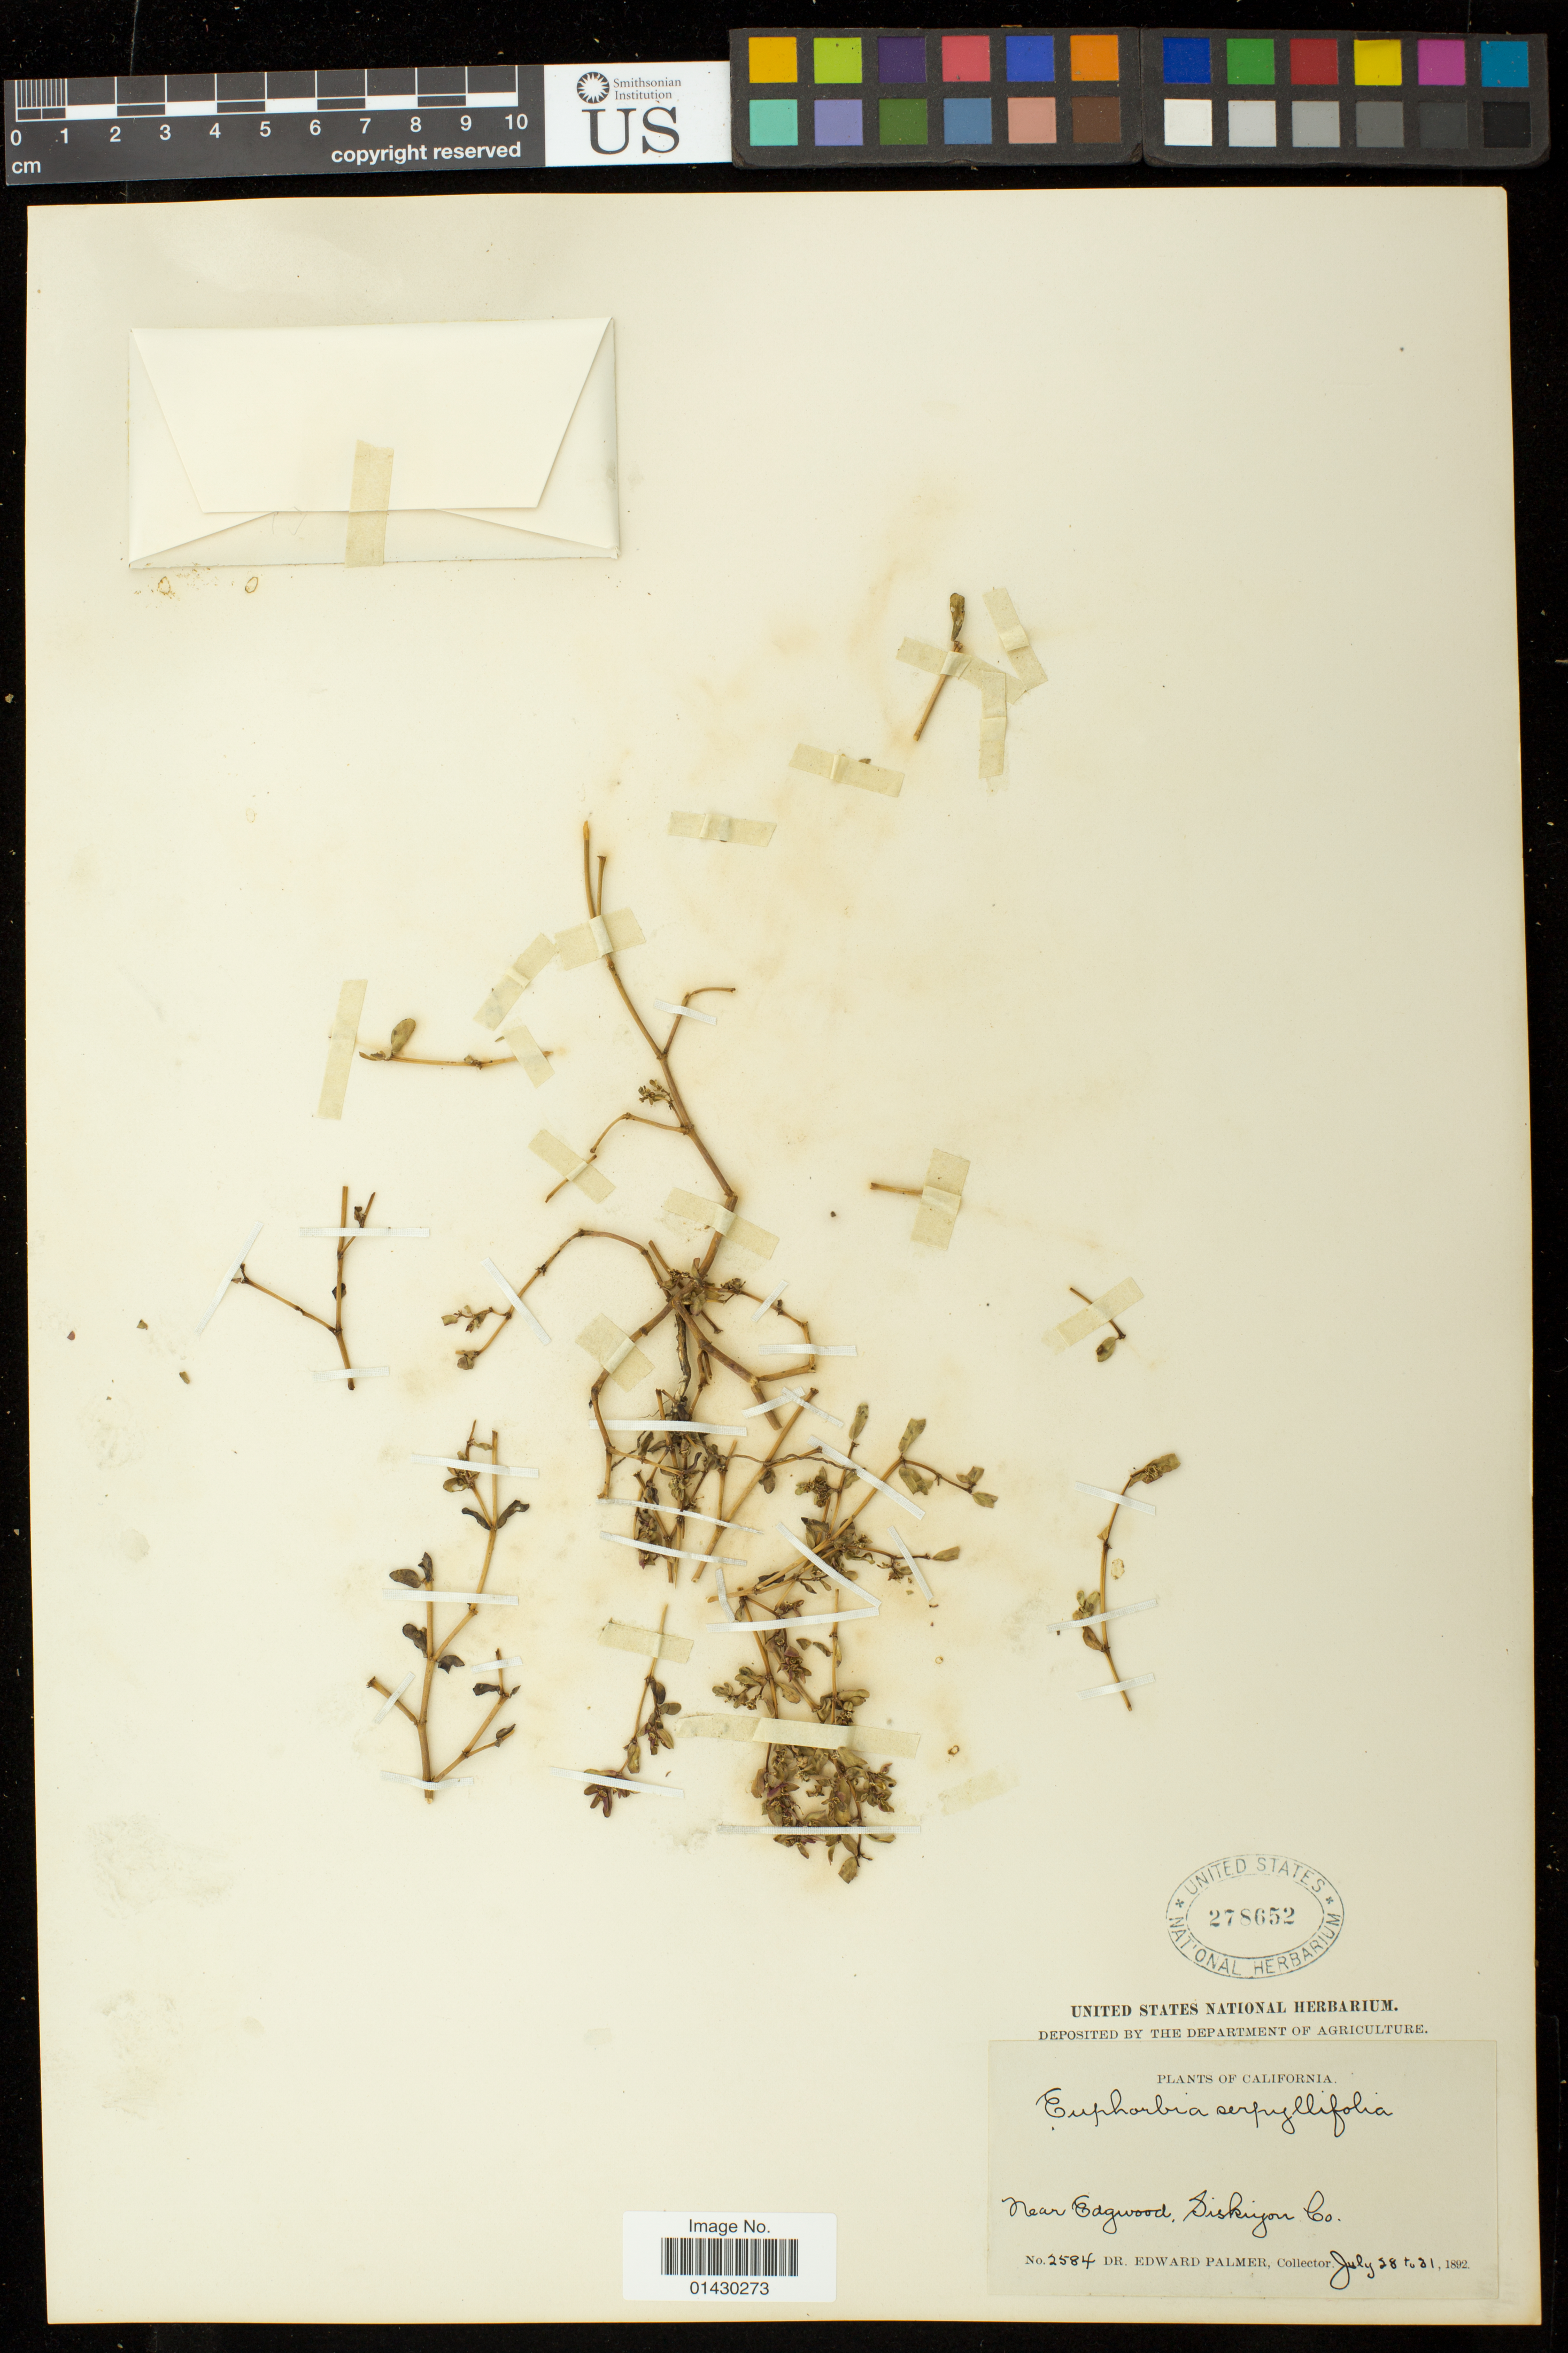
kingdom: Plantae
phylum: Tracheophyta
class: Magnoliopsida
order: Malpighiales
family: Euphorbiaceae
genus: Euphorbia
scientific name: Euphorbia serpillifolia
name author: Pers.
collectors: E. Palmer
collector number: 2584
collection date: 1892-07-28/1892-07-31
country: United States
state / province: California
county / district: Siskiyou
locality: Near Edgwood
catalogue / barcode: US 278652